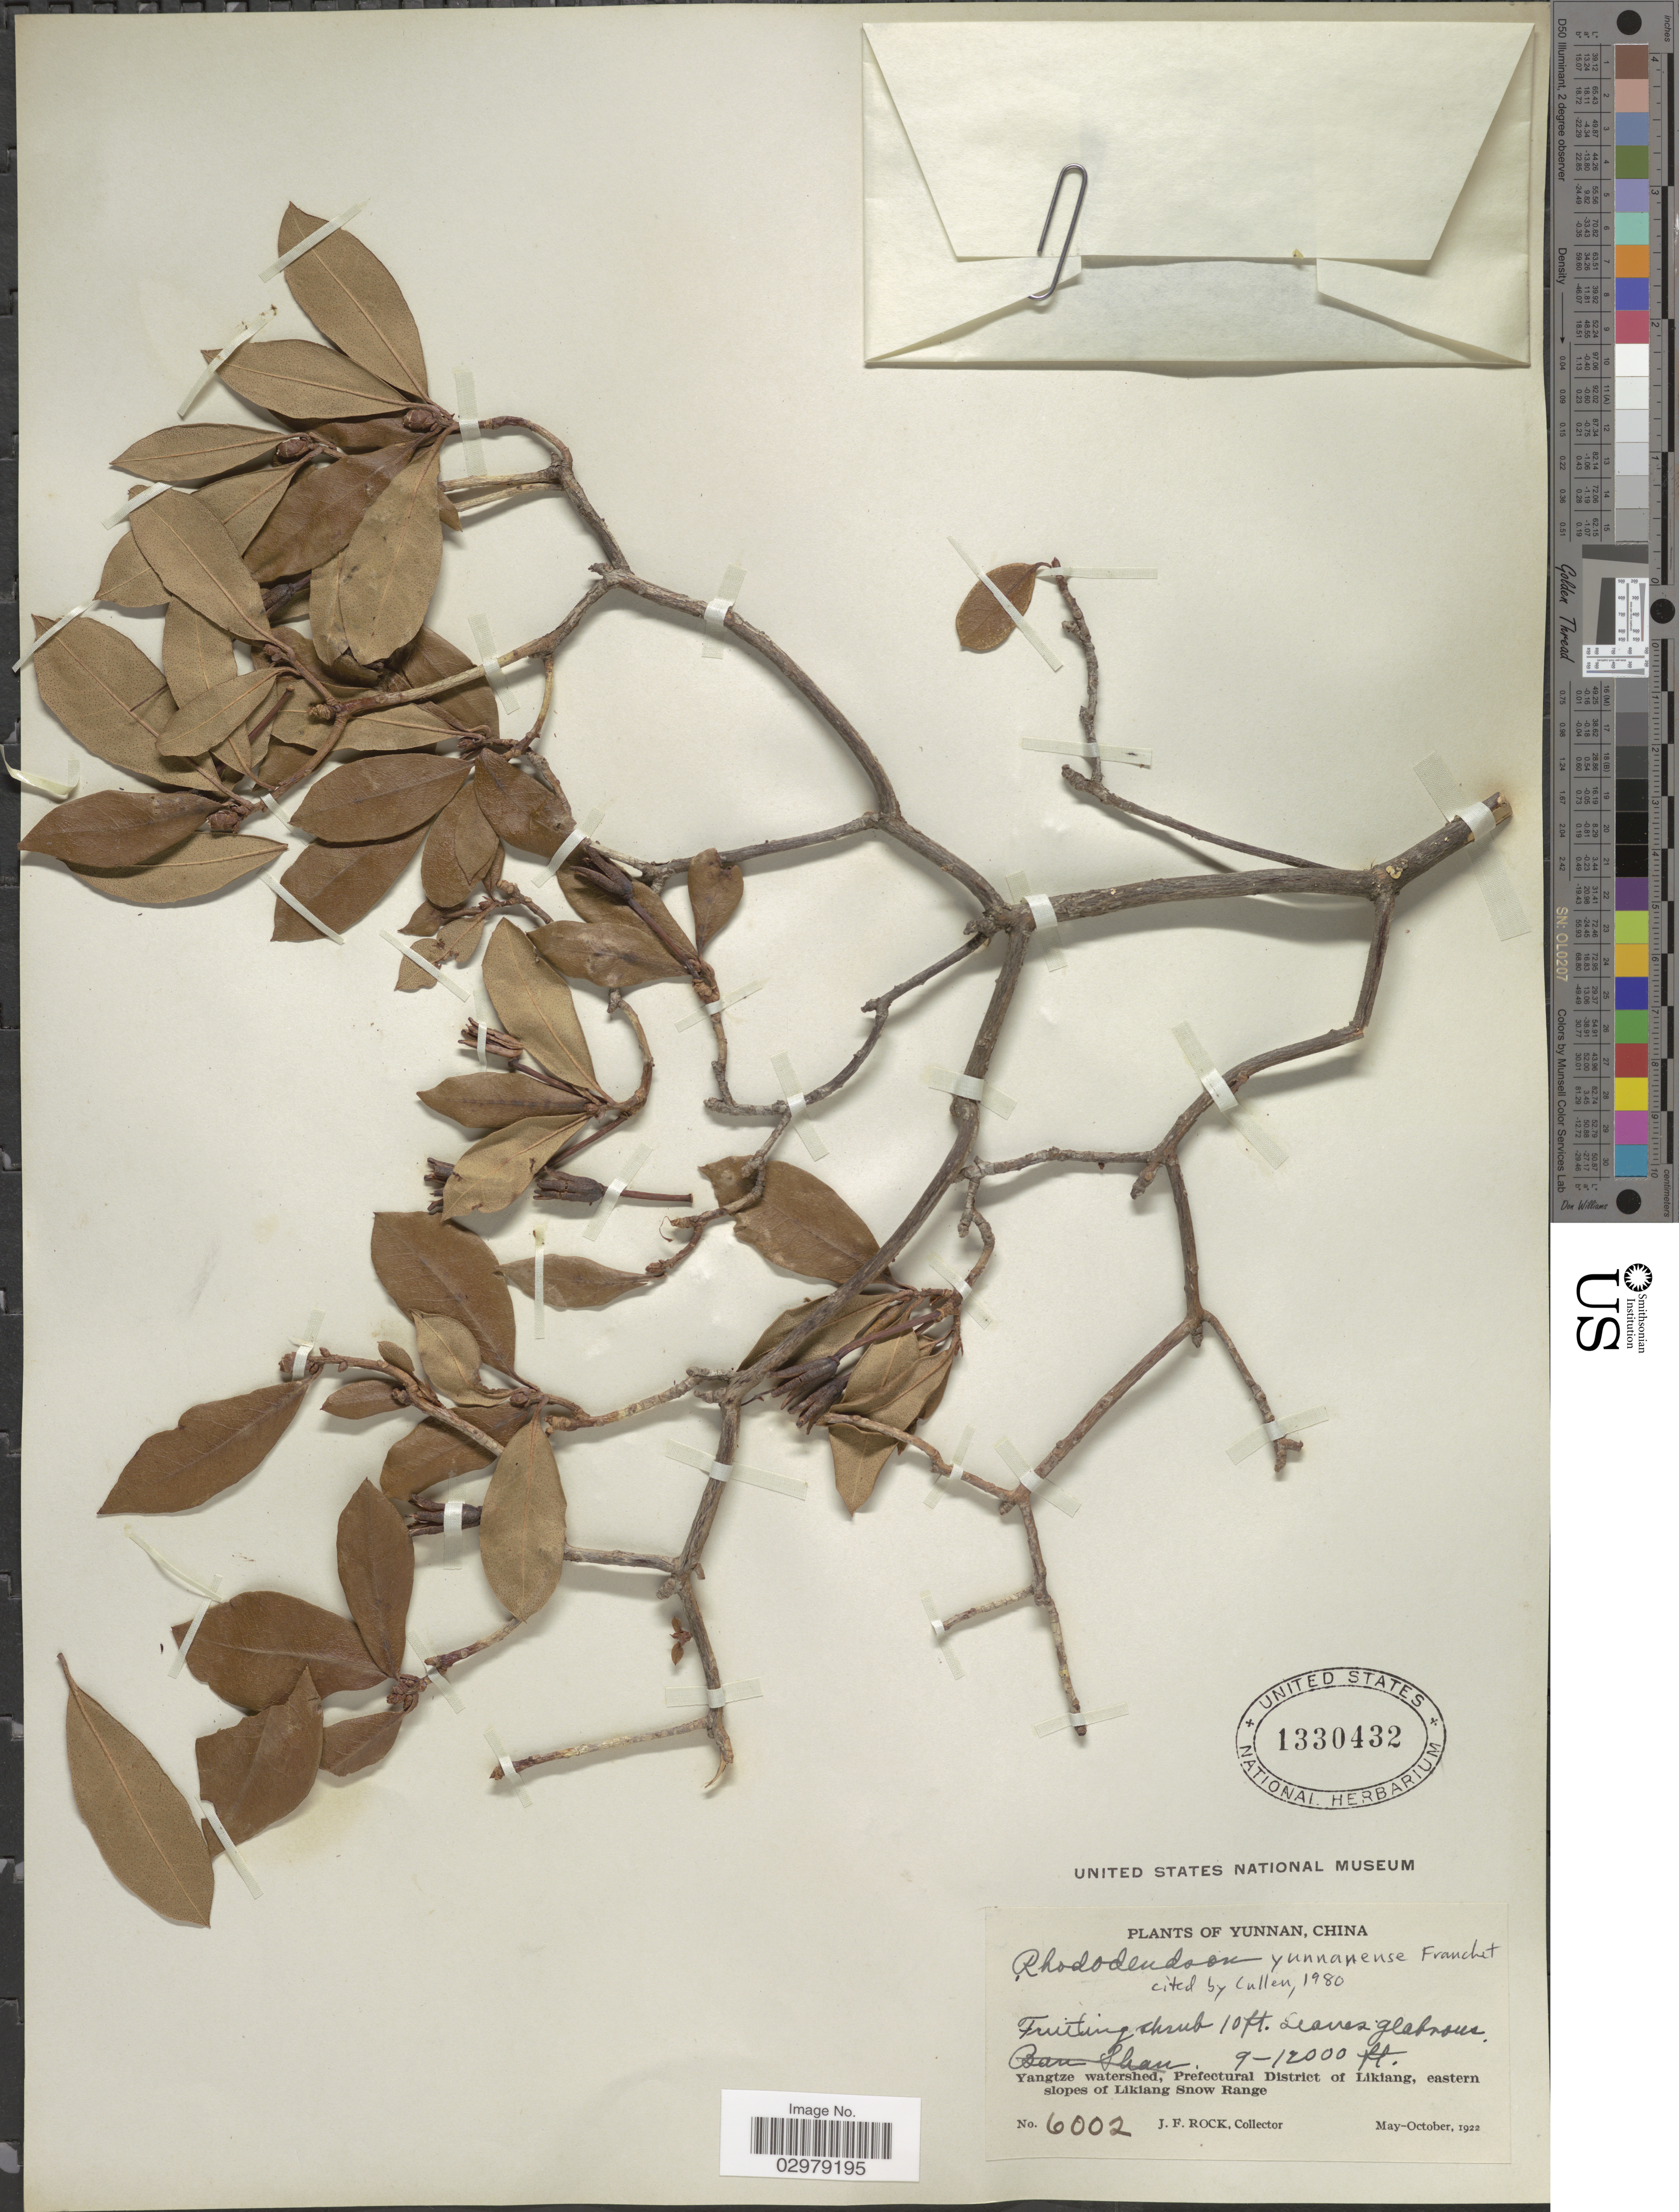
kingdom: Plantae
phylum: Tracheophyta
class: Magnoliopsida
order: Ericales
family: Ericaceae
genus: Rhododendron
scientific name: Rhododendron yunnanense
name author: Franch.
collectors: J. Rock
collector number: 6002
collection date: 1922-05/1922-10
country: China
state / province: Yunnan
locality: Yangtze watershed, Prefectural District of Likiang, eastern slopes of Likiang Snow Range.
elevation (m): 2743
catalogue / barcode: US 1330432